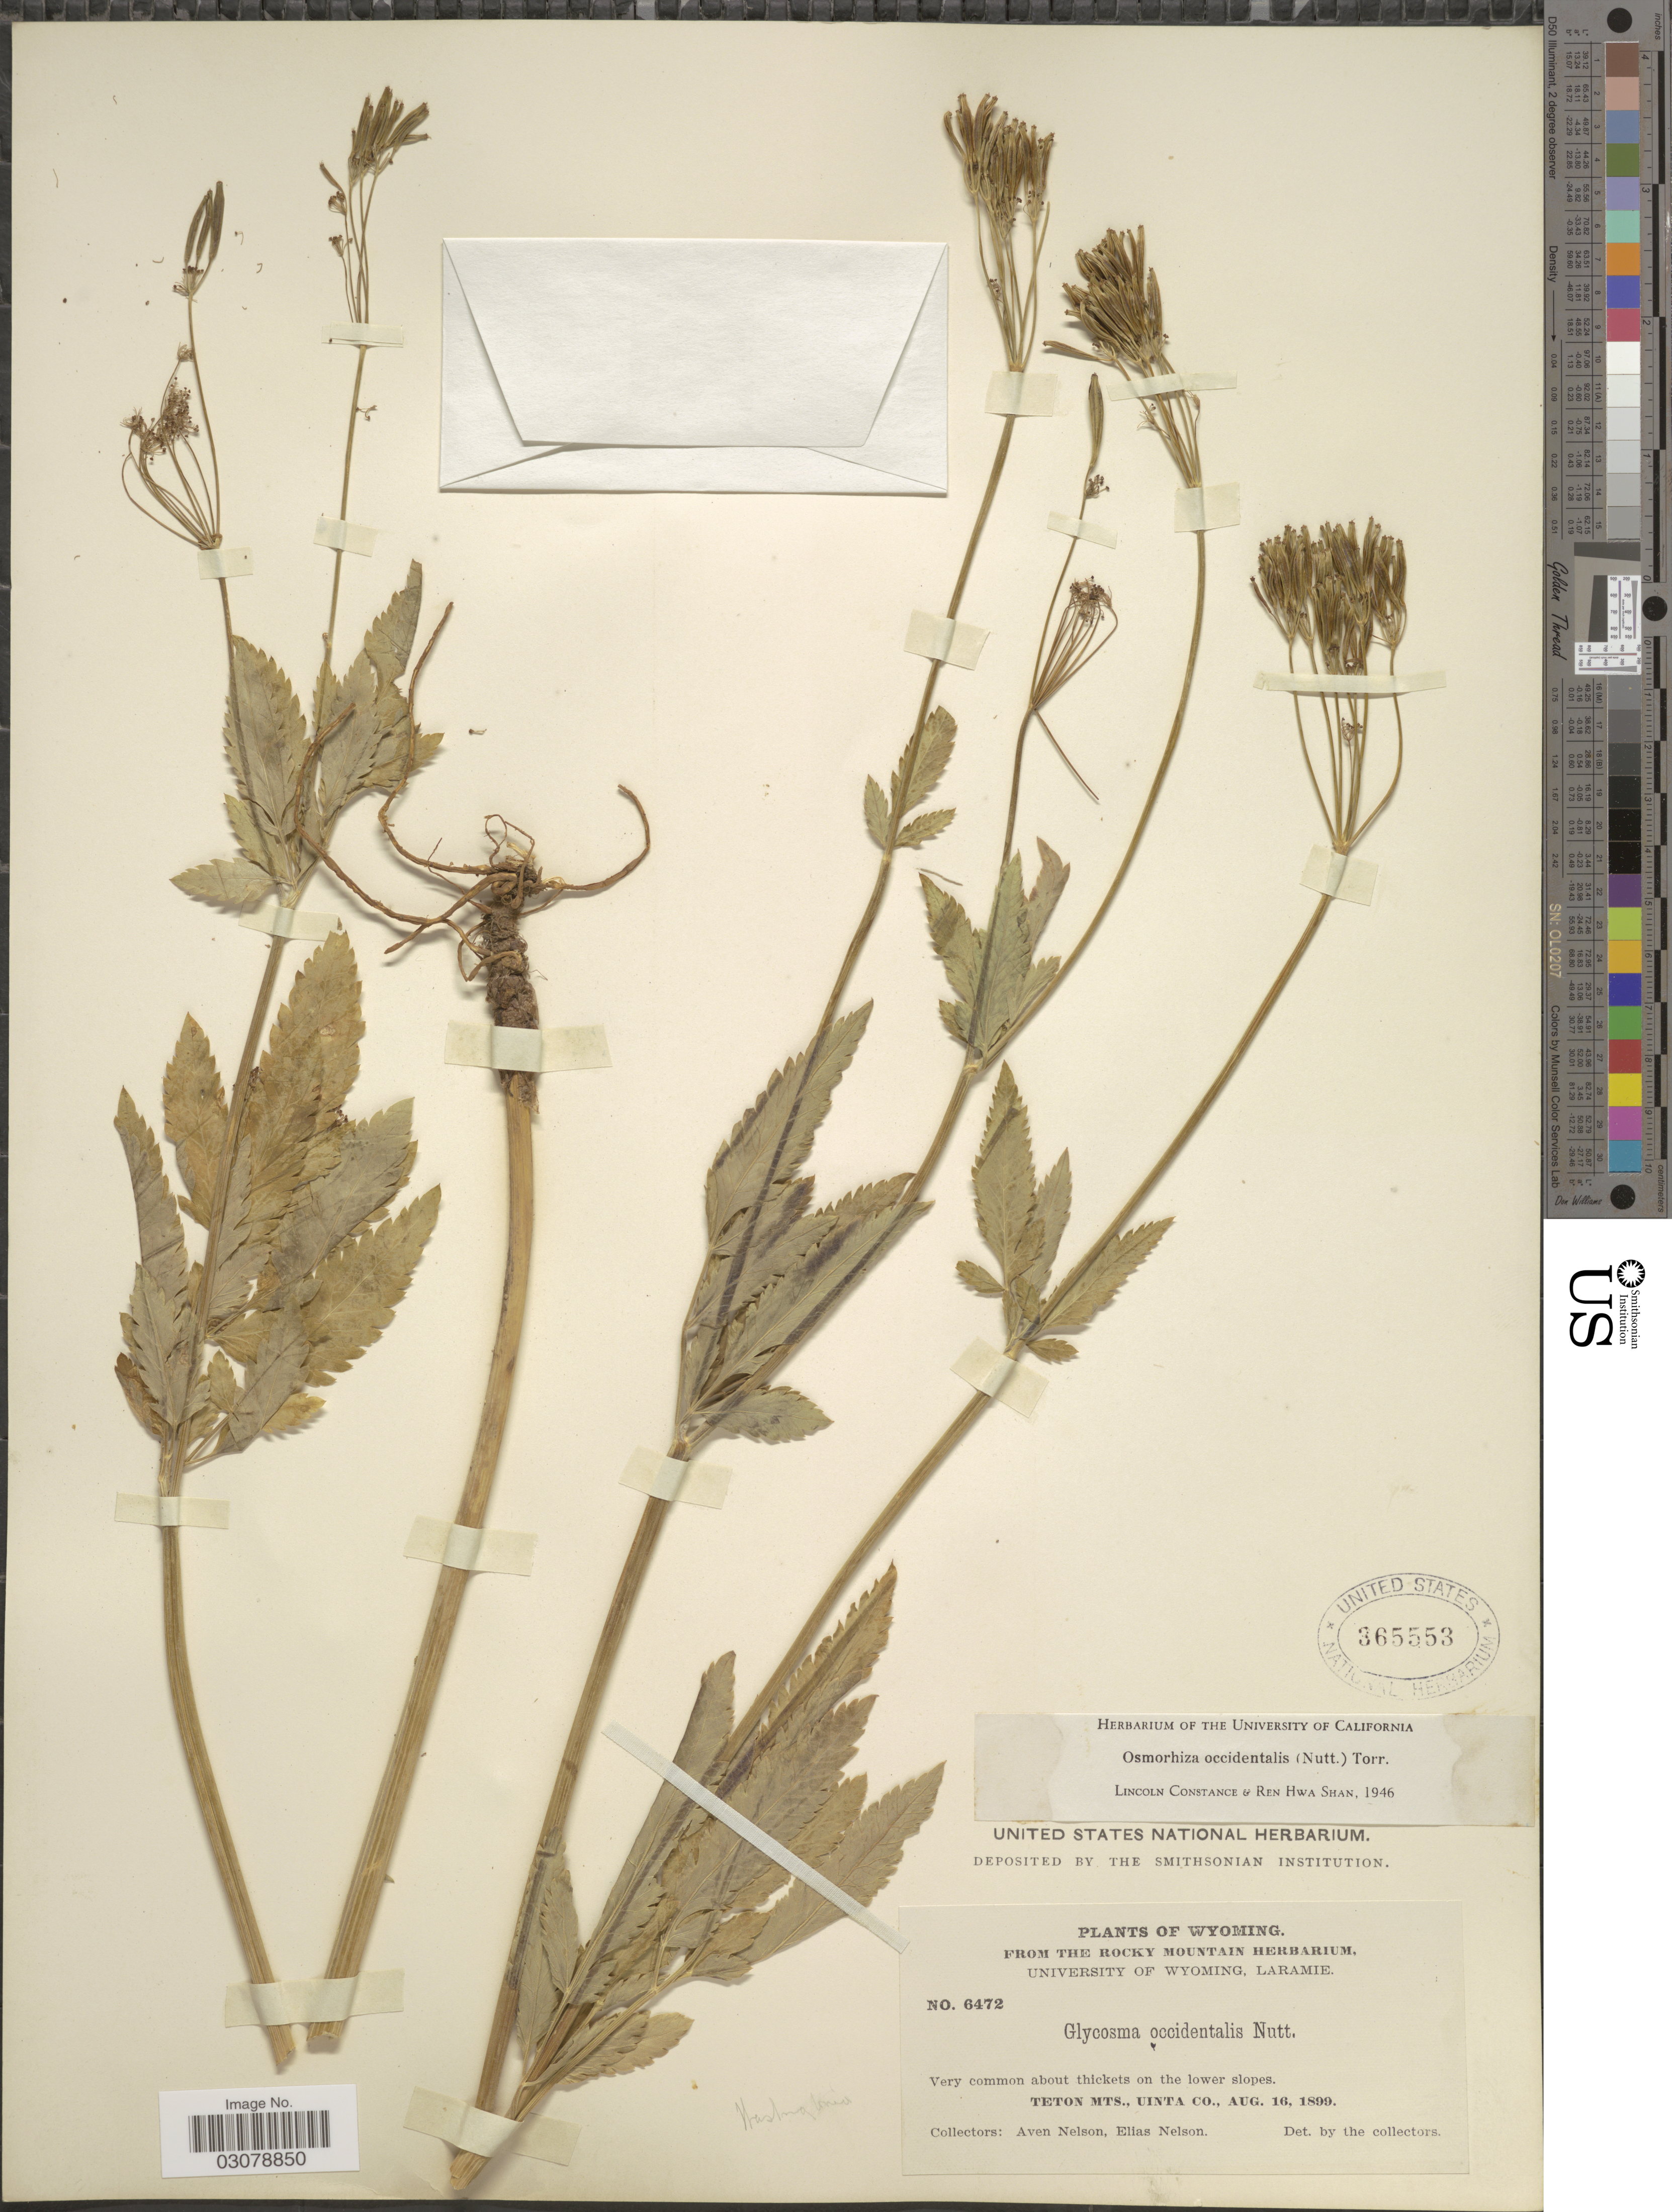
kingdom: Plantae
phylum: Tracheophyta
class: Magnoliopsida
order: Apiales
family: Apiaceae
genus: Osmorhiza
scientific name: Osmorhiza occidentalis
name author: (Nutt.) Torr.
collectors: A. Nelson & E. Nelson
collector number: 6472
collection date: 1899-08-16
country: United States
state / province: Wyoming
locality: Teton Mts., Uinta Co.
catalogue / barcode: US 365553